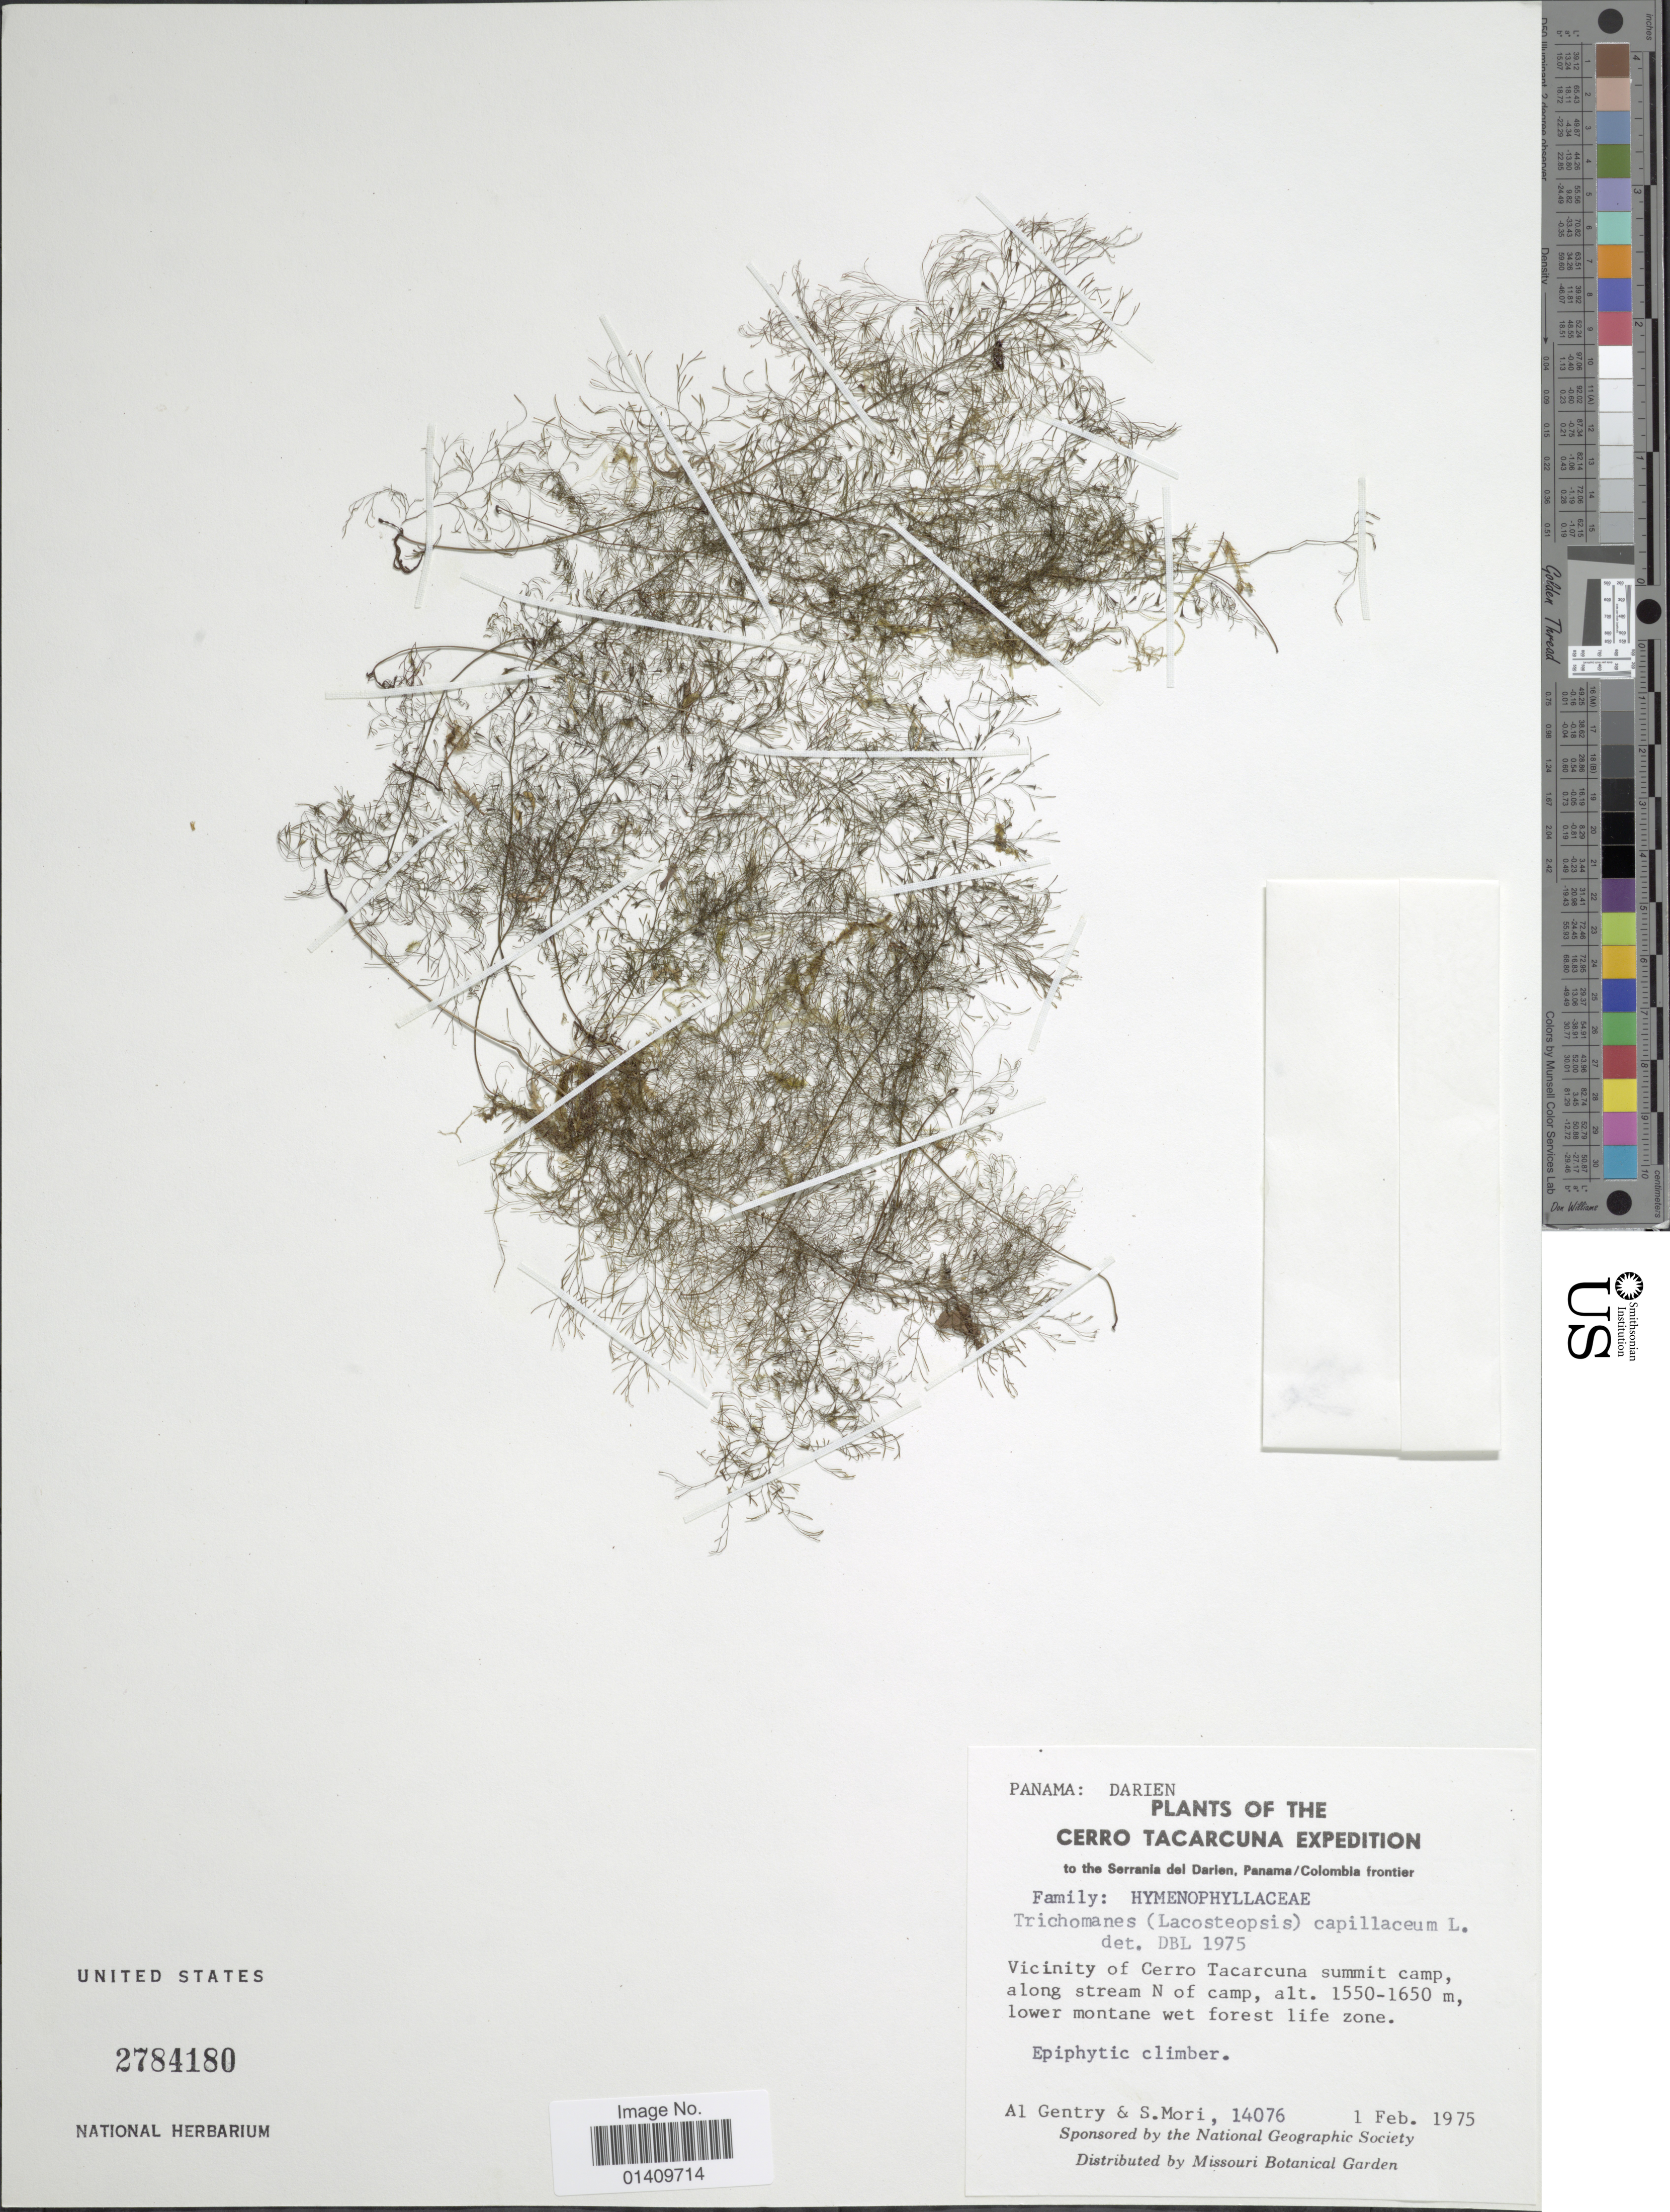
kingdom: Plantae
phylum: Tracheophyta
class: Polypodiopsida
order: Hymenophyllales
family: Hymenophyllaceae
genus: Polyphlebium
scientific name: Polyphlebium capillaceum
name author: (L.) Ebihara & Dubuisson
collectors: A. H. Gentry & S. Mori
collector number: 14076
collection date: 1975-02-01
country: Panama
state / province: Darién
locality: Vicinity of Cerro Tacaruna summit camp along stream N of camp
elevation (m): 1550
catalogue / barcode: US 2784180